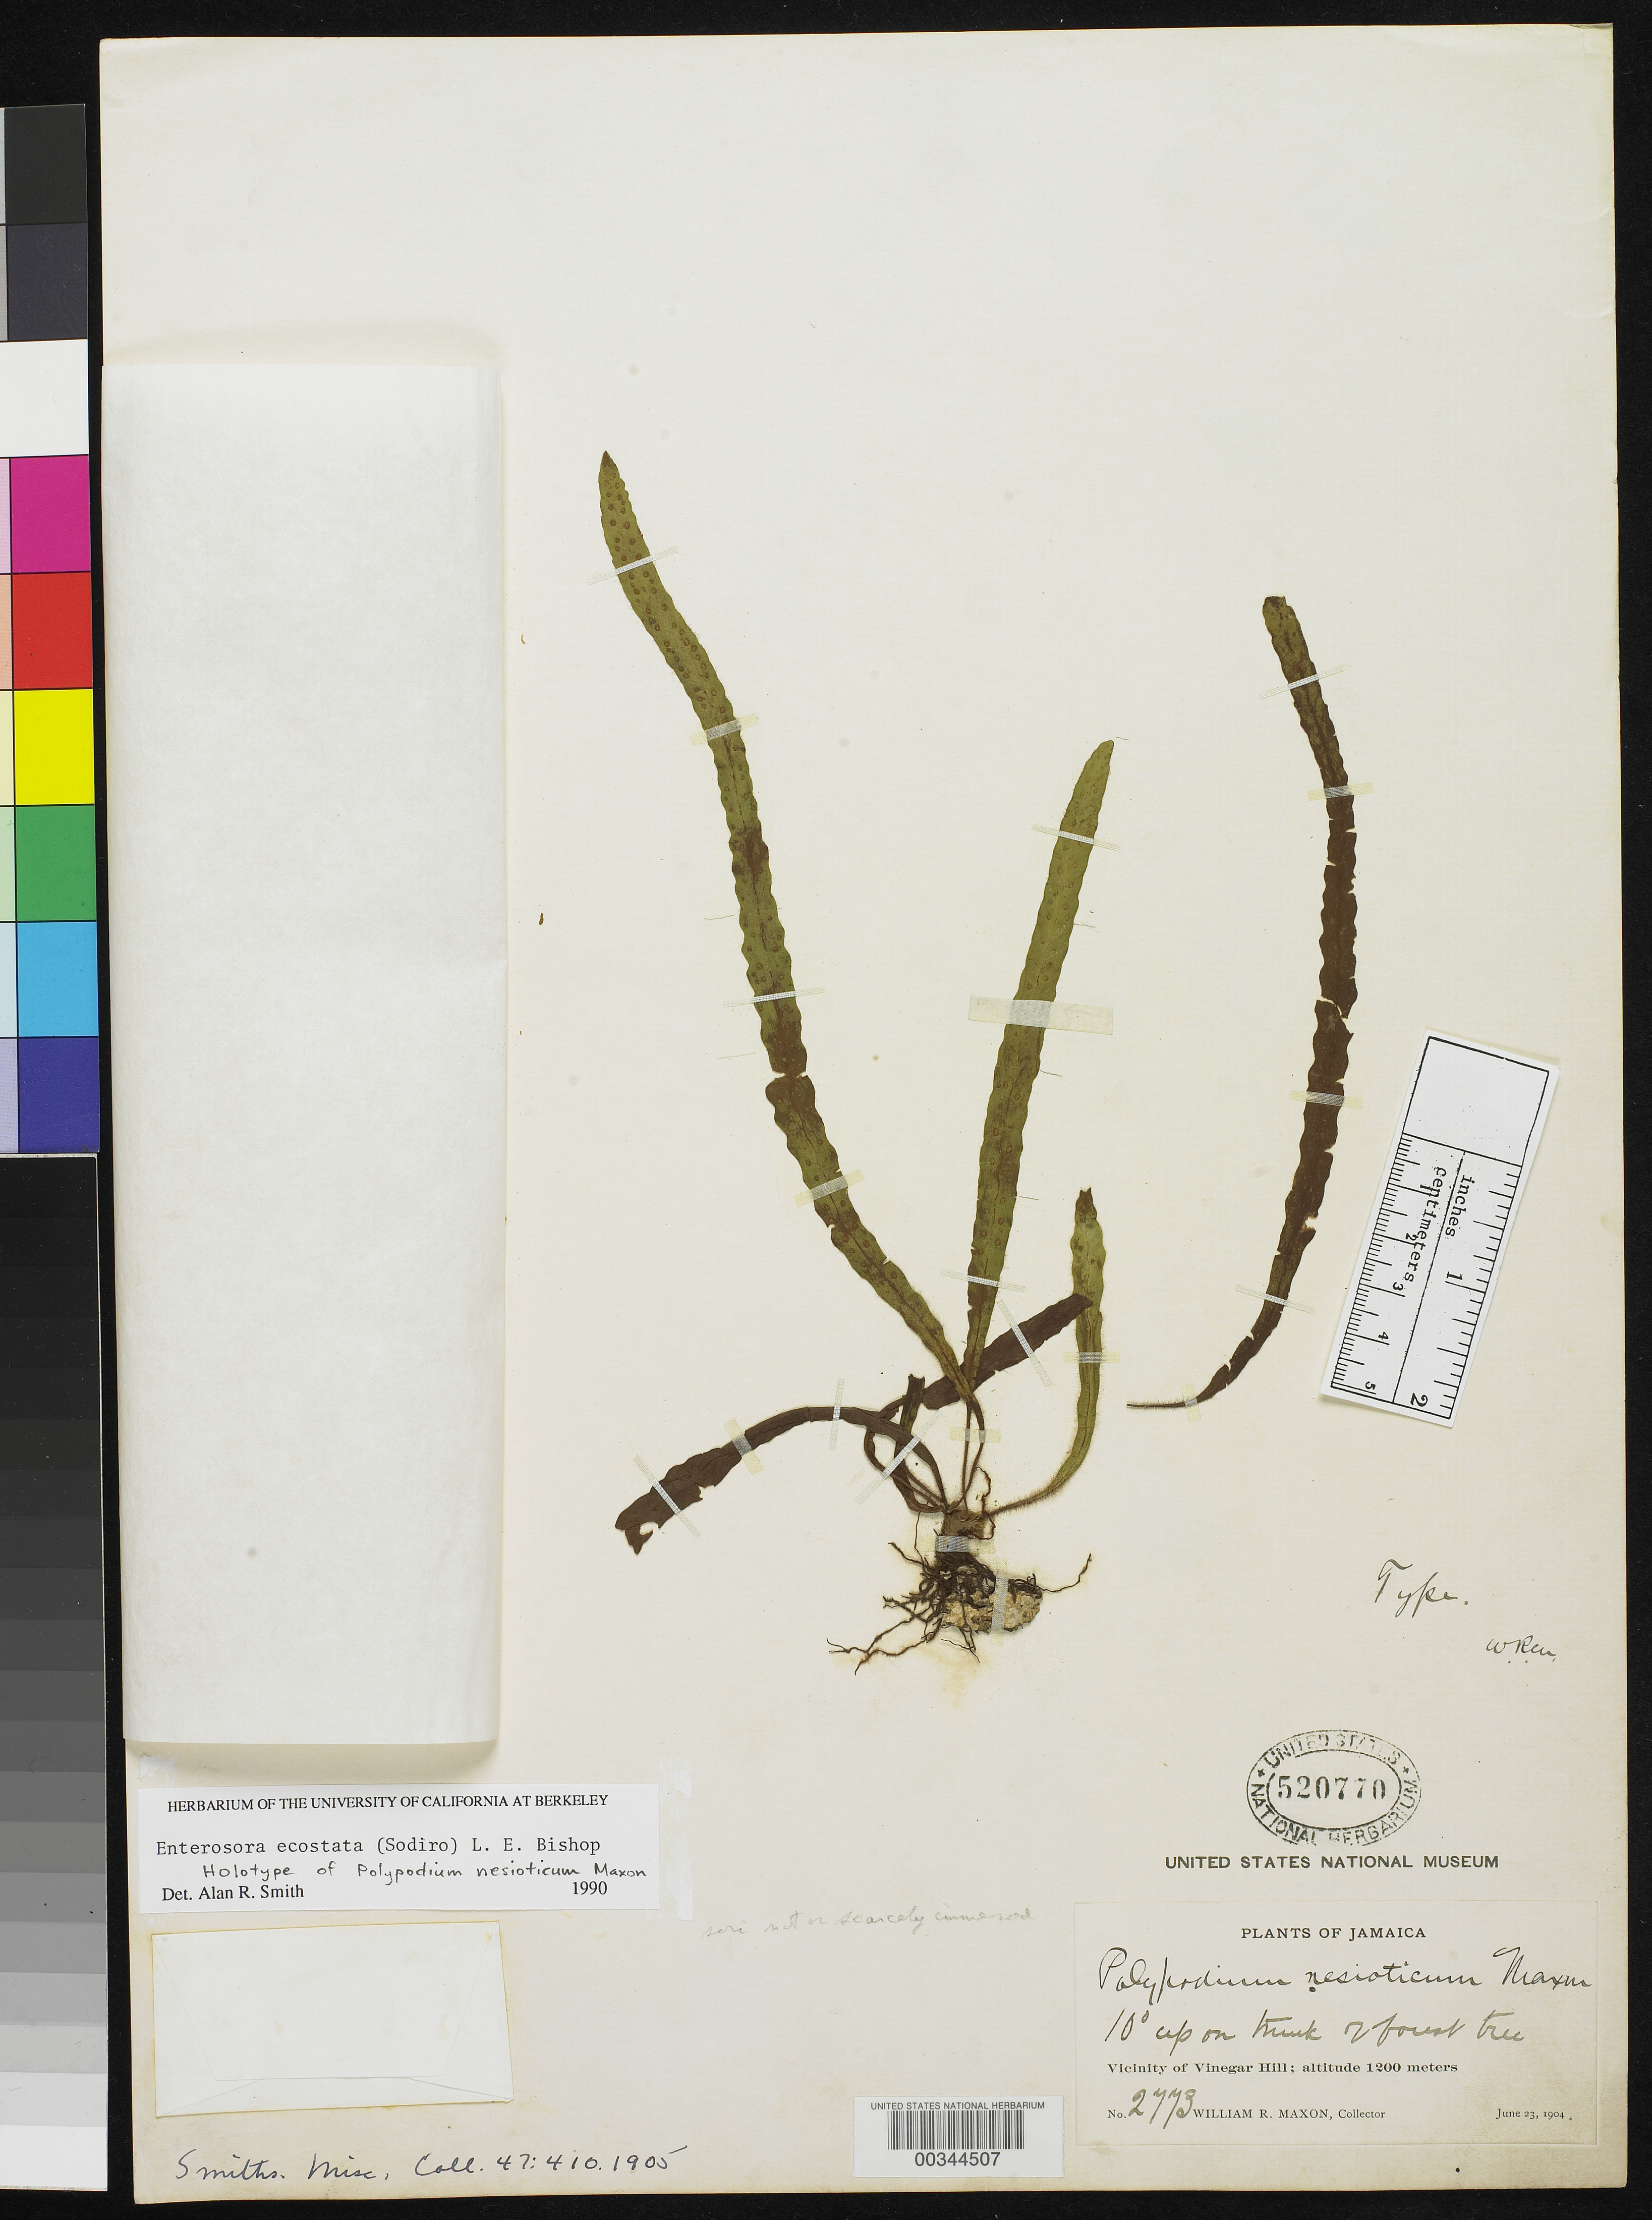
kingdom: Plantae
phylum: Tracheophyta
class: Polypodiopsida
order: Polypodiales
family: Polypodiaceae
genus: Polypodium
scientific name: Polypodium nesioticum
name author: Maxon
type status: Holotype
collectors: W. R. Maxon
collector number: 2773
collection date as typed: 23 Jun 1904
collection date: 1904-06-23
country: Jamaica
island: Greater Antilles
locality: Vicinity of Vinegar Hill.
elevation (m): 1200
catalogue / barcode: US 520770